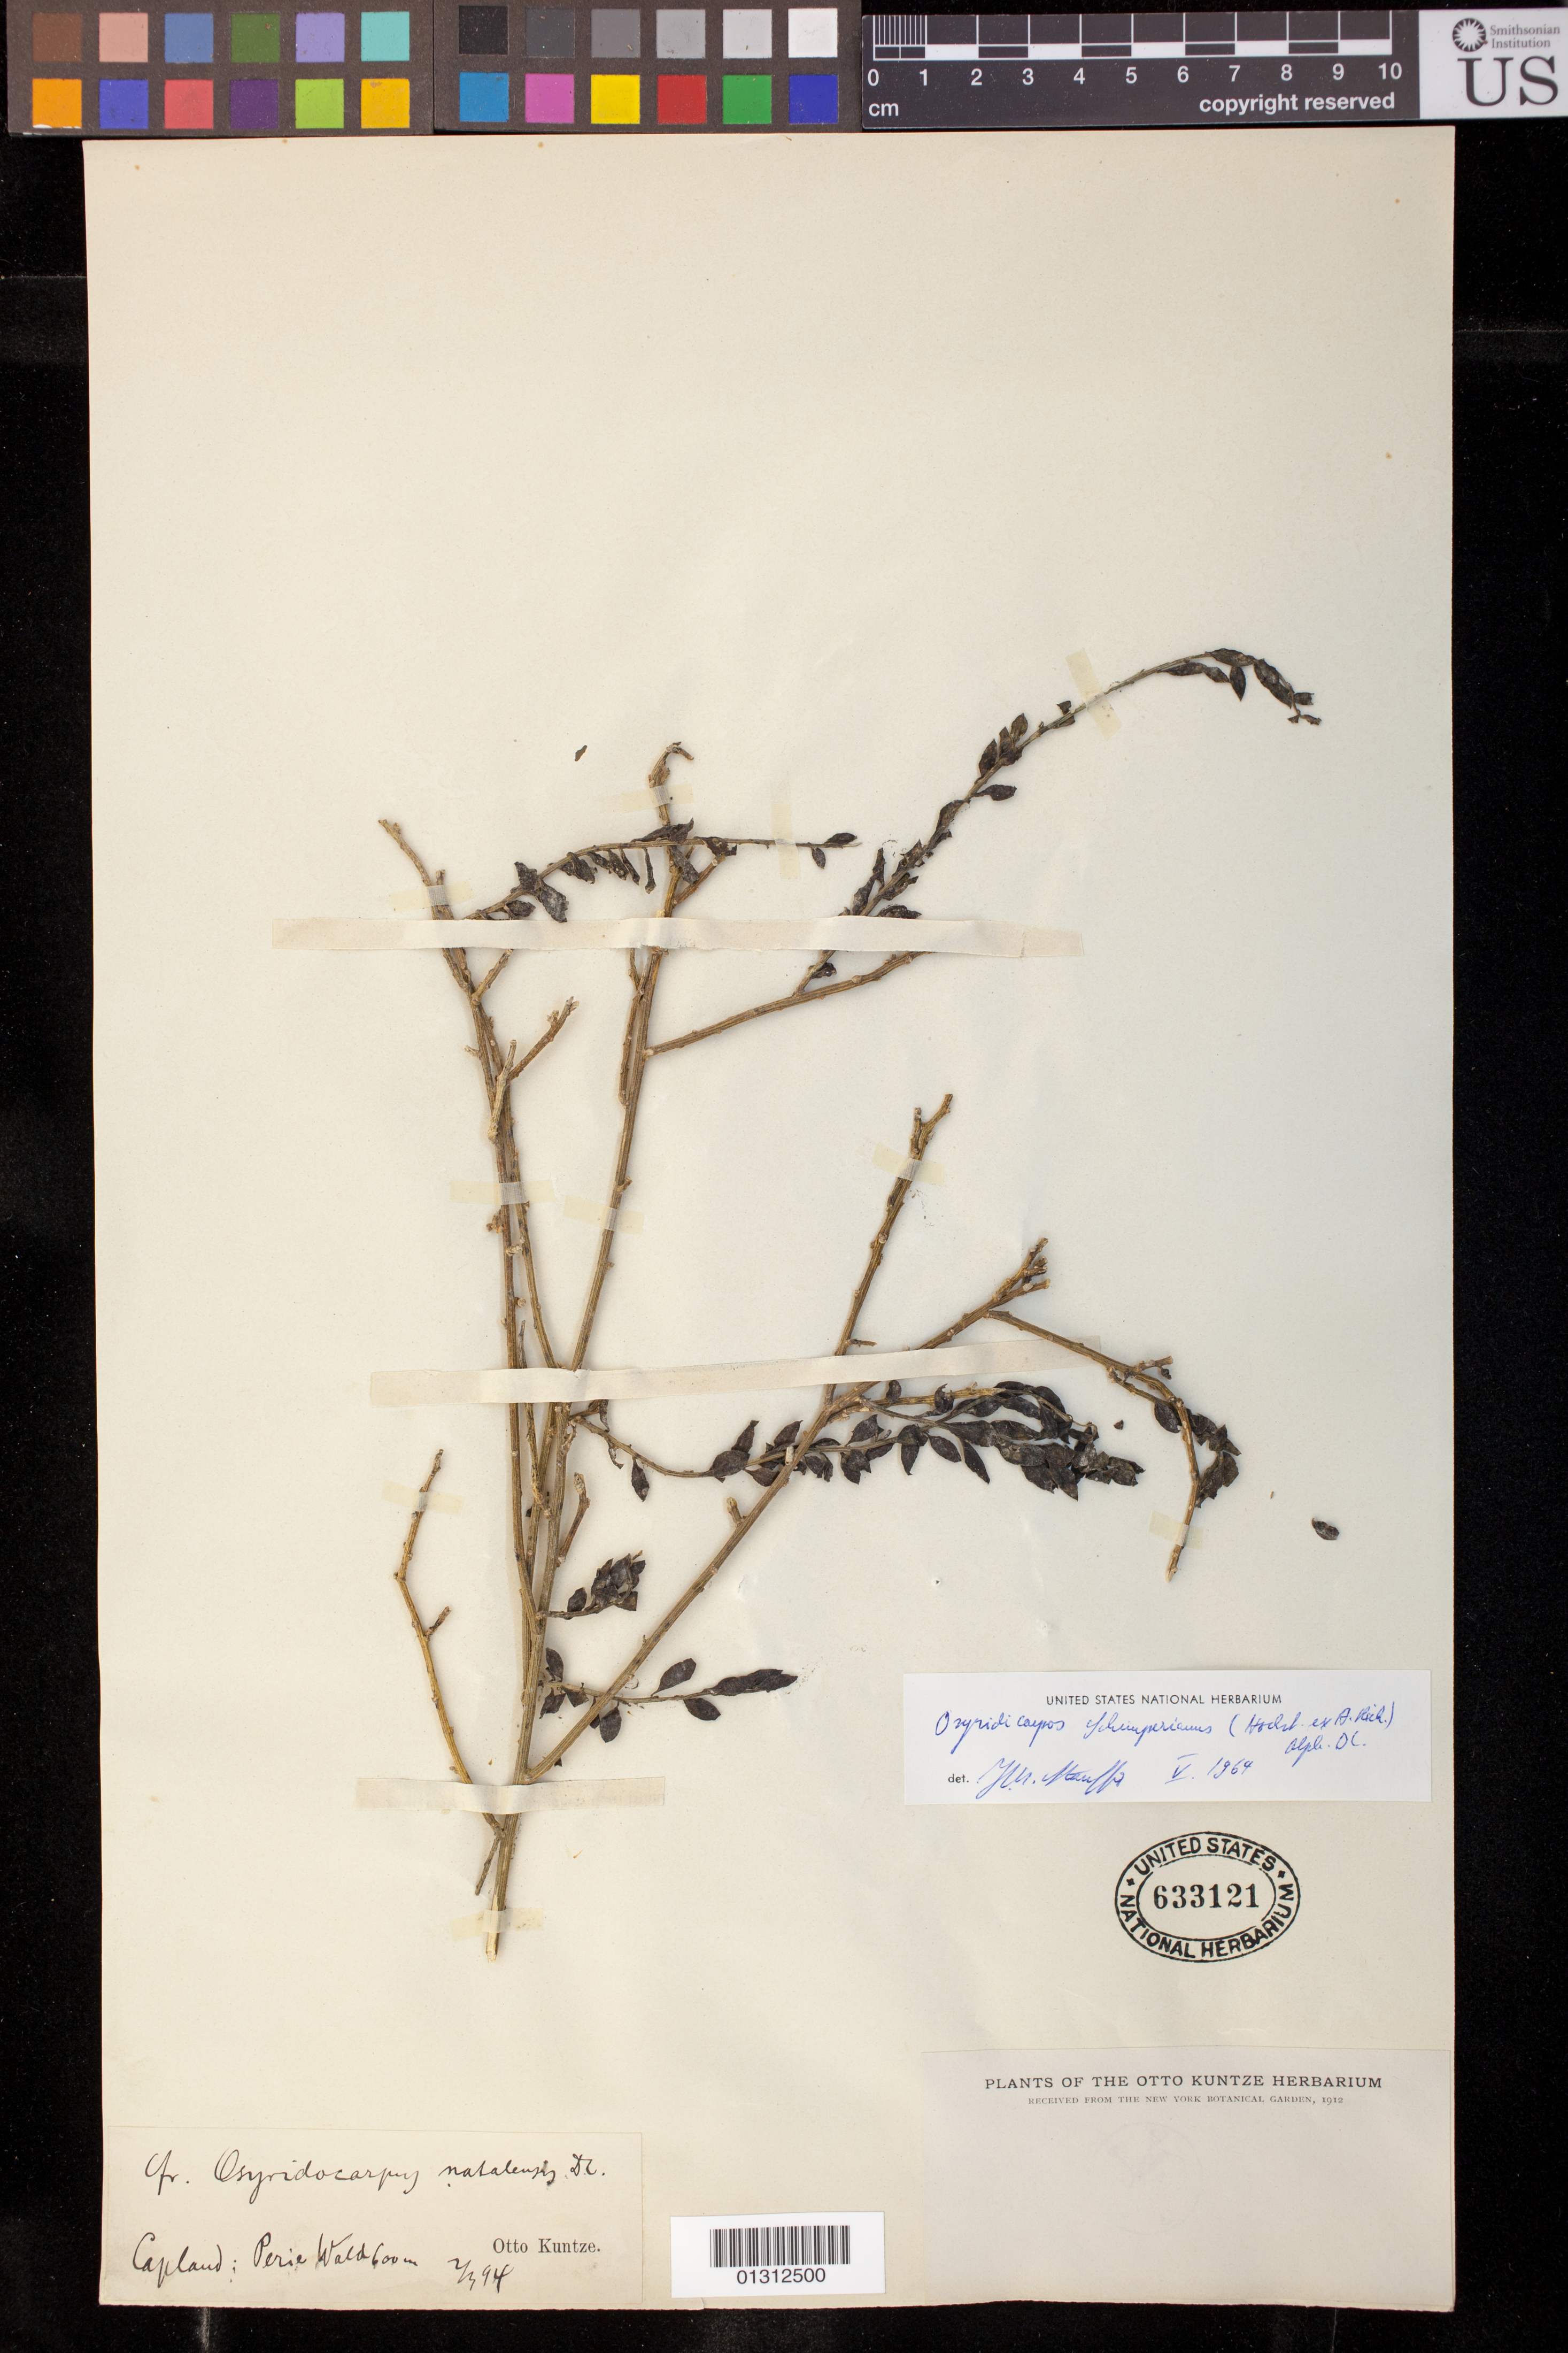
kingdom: Plantae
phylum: Tracheophyta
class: Magnoliopsida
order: Santalales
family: Thesiaceae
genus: Osyridicarpos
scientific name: Osyridicarpos schimperianus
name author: (Hochst. ex A. Rich.) A. DC.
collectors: C.E.O. Kuntze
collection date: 1894-03-02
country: South Africa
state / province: Western Cape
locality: Capland: Perie Wald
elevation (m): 600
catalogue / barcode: US 633121